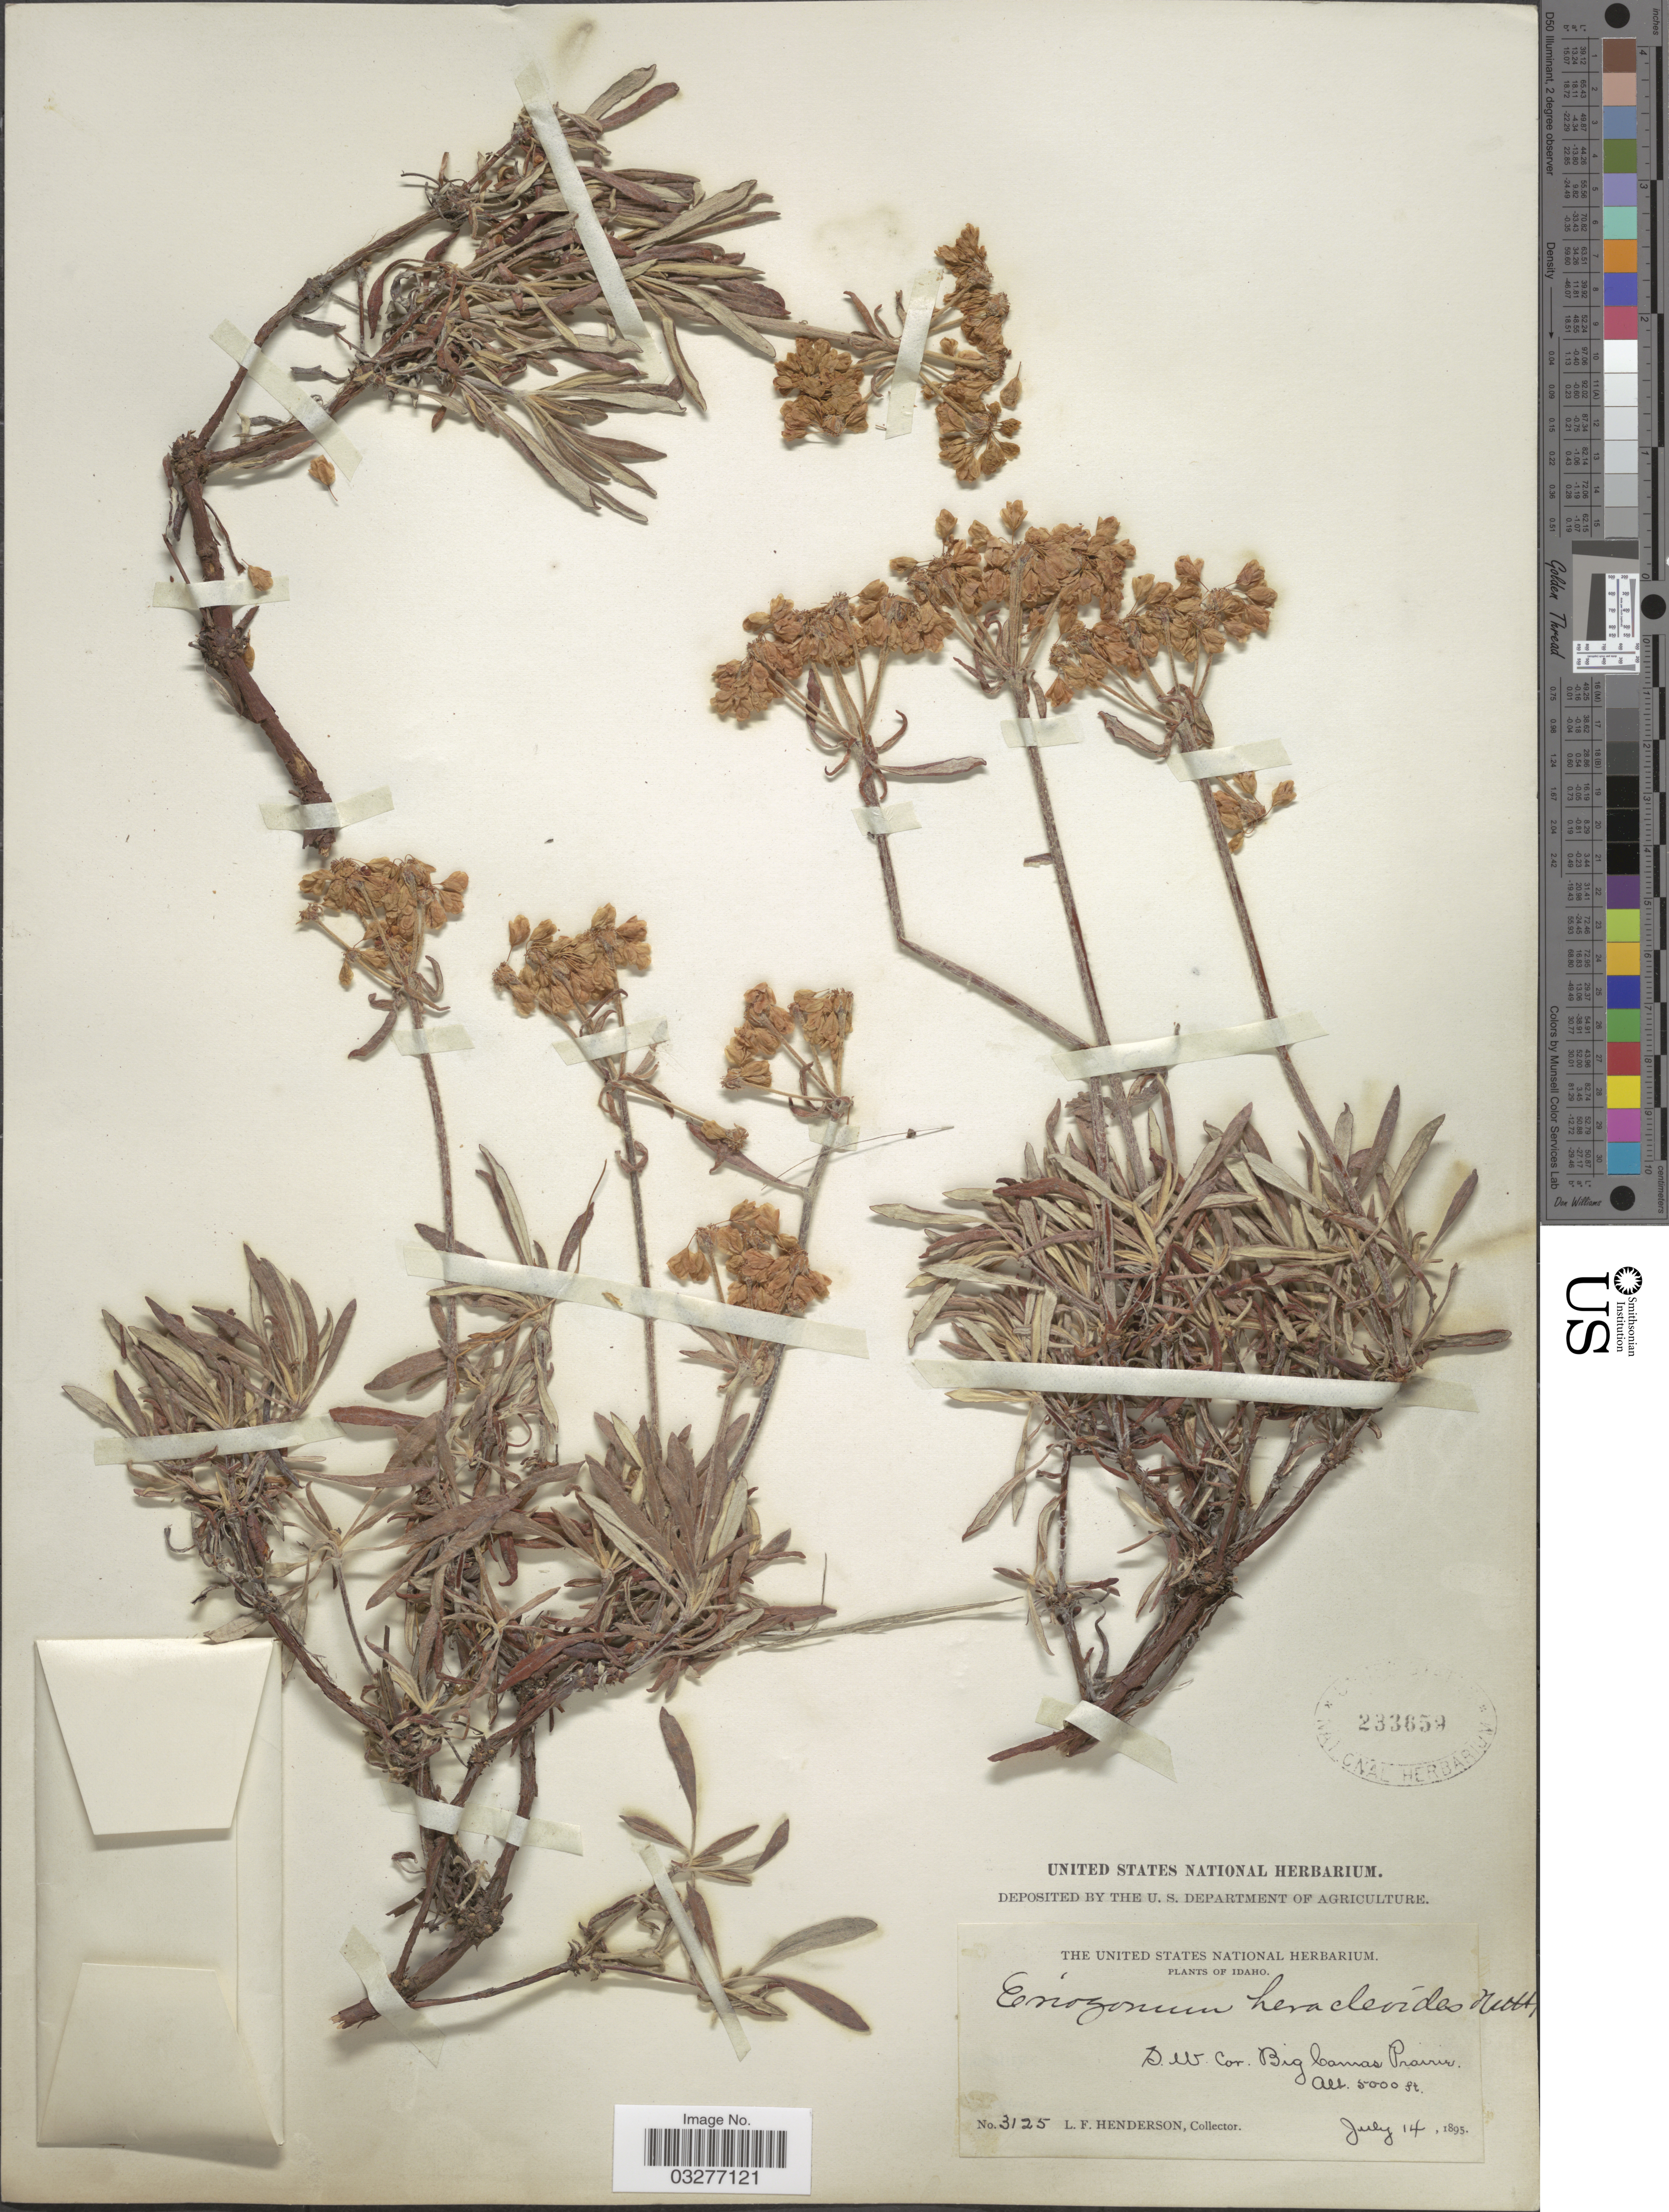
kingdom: Plantae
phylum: Tracheophyta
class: Magnoliopsida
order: Caryophyllales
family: Polygonaceae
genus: Eriogonum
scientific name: Eriogonum heracleoides var. heracleoides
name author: Nutt.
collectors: L. Henderson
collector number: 3125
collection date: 1895-07-14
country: United States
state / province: Idaho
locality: S.W. Cor. Big Camas Prairie.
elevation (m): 1524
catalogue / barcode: US 233659